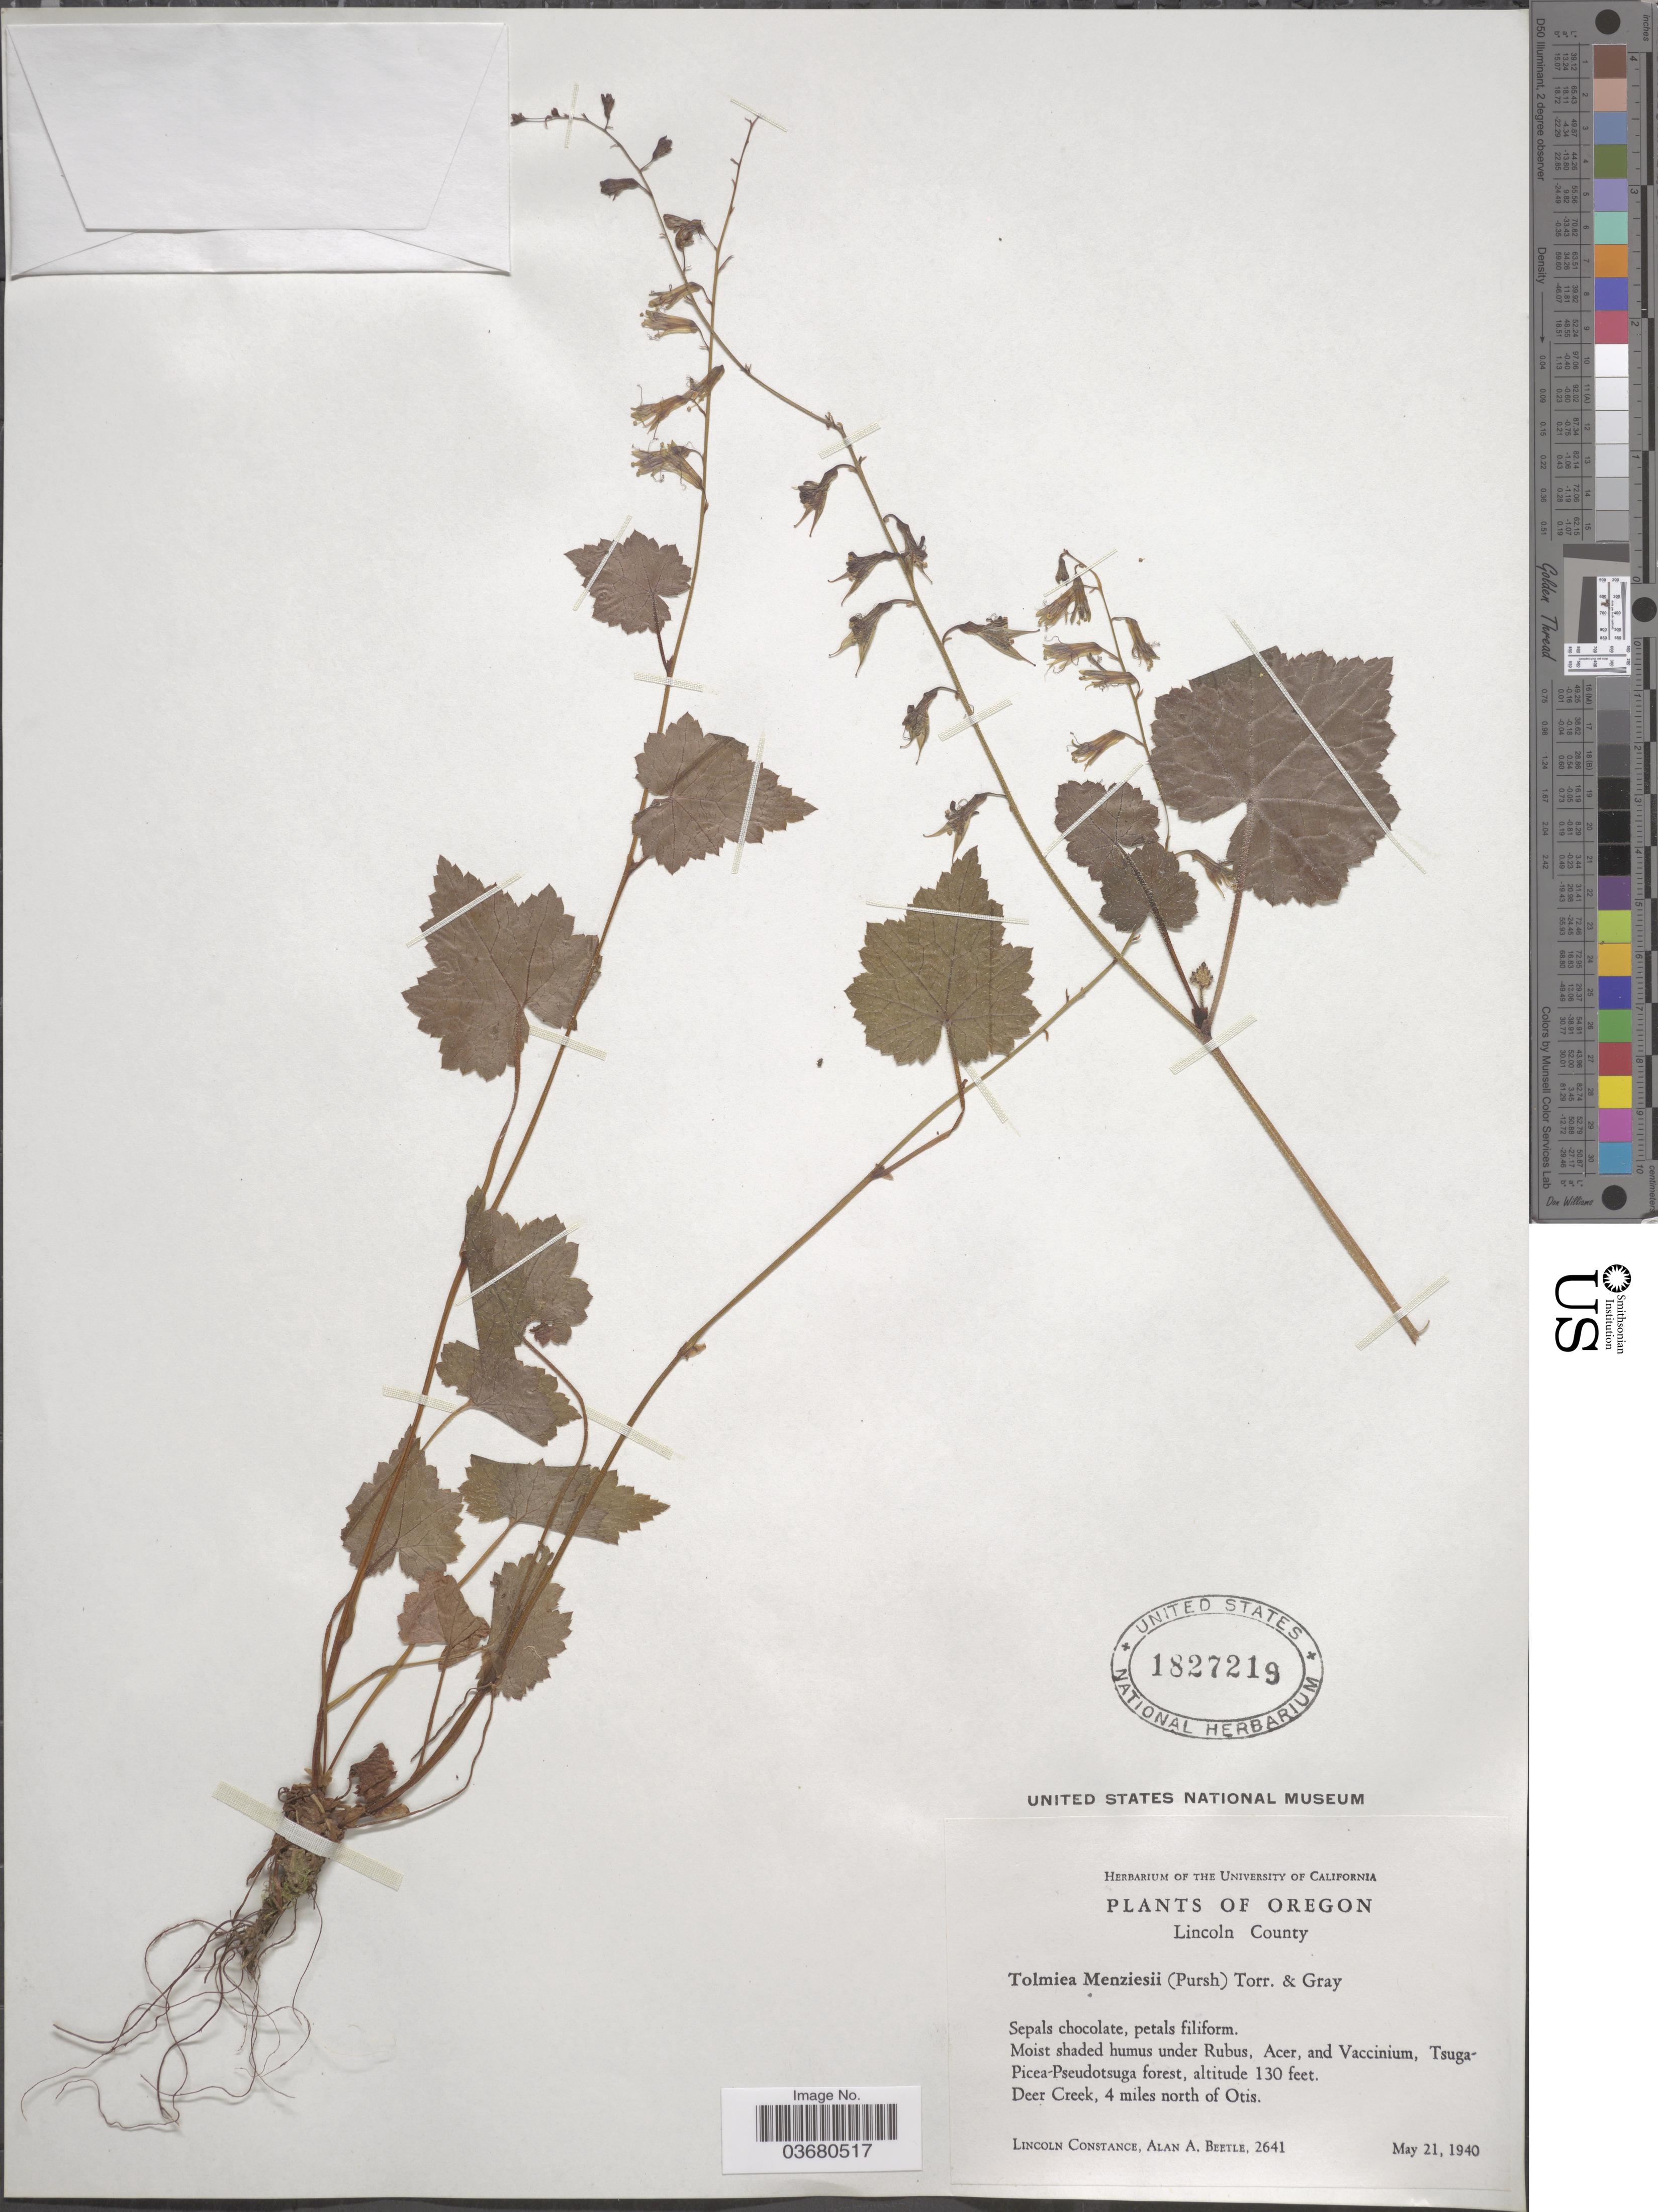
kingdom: Plantae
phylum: Tracheophyta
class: Magnoliopsida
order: Saxifragales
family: Saxifragaceae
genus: Tolmiea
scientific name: Tolmiea menziesii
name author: (Pursh) Torr. & A. Gray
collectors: L. Constance & A. A. Beetle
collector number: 2641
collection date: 1940-05-21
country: United States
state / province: Oregon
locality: Lincoln County. Deer Creek, 4 miles north of Otis.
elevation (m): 40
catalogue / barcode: US 1827219